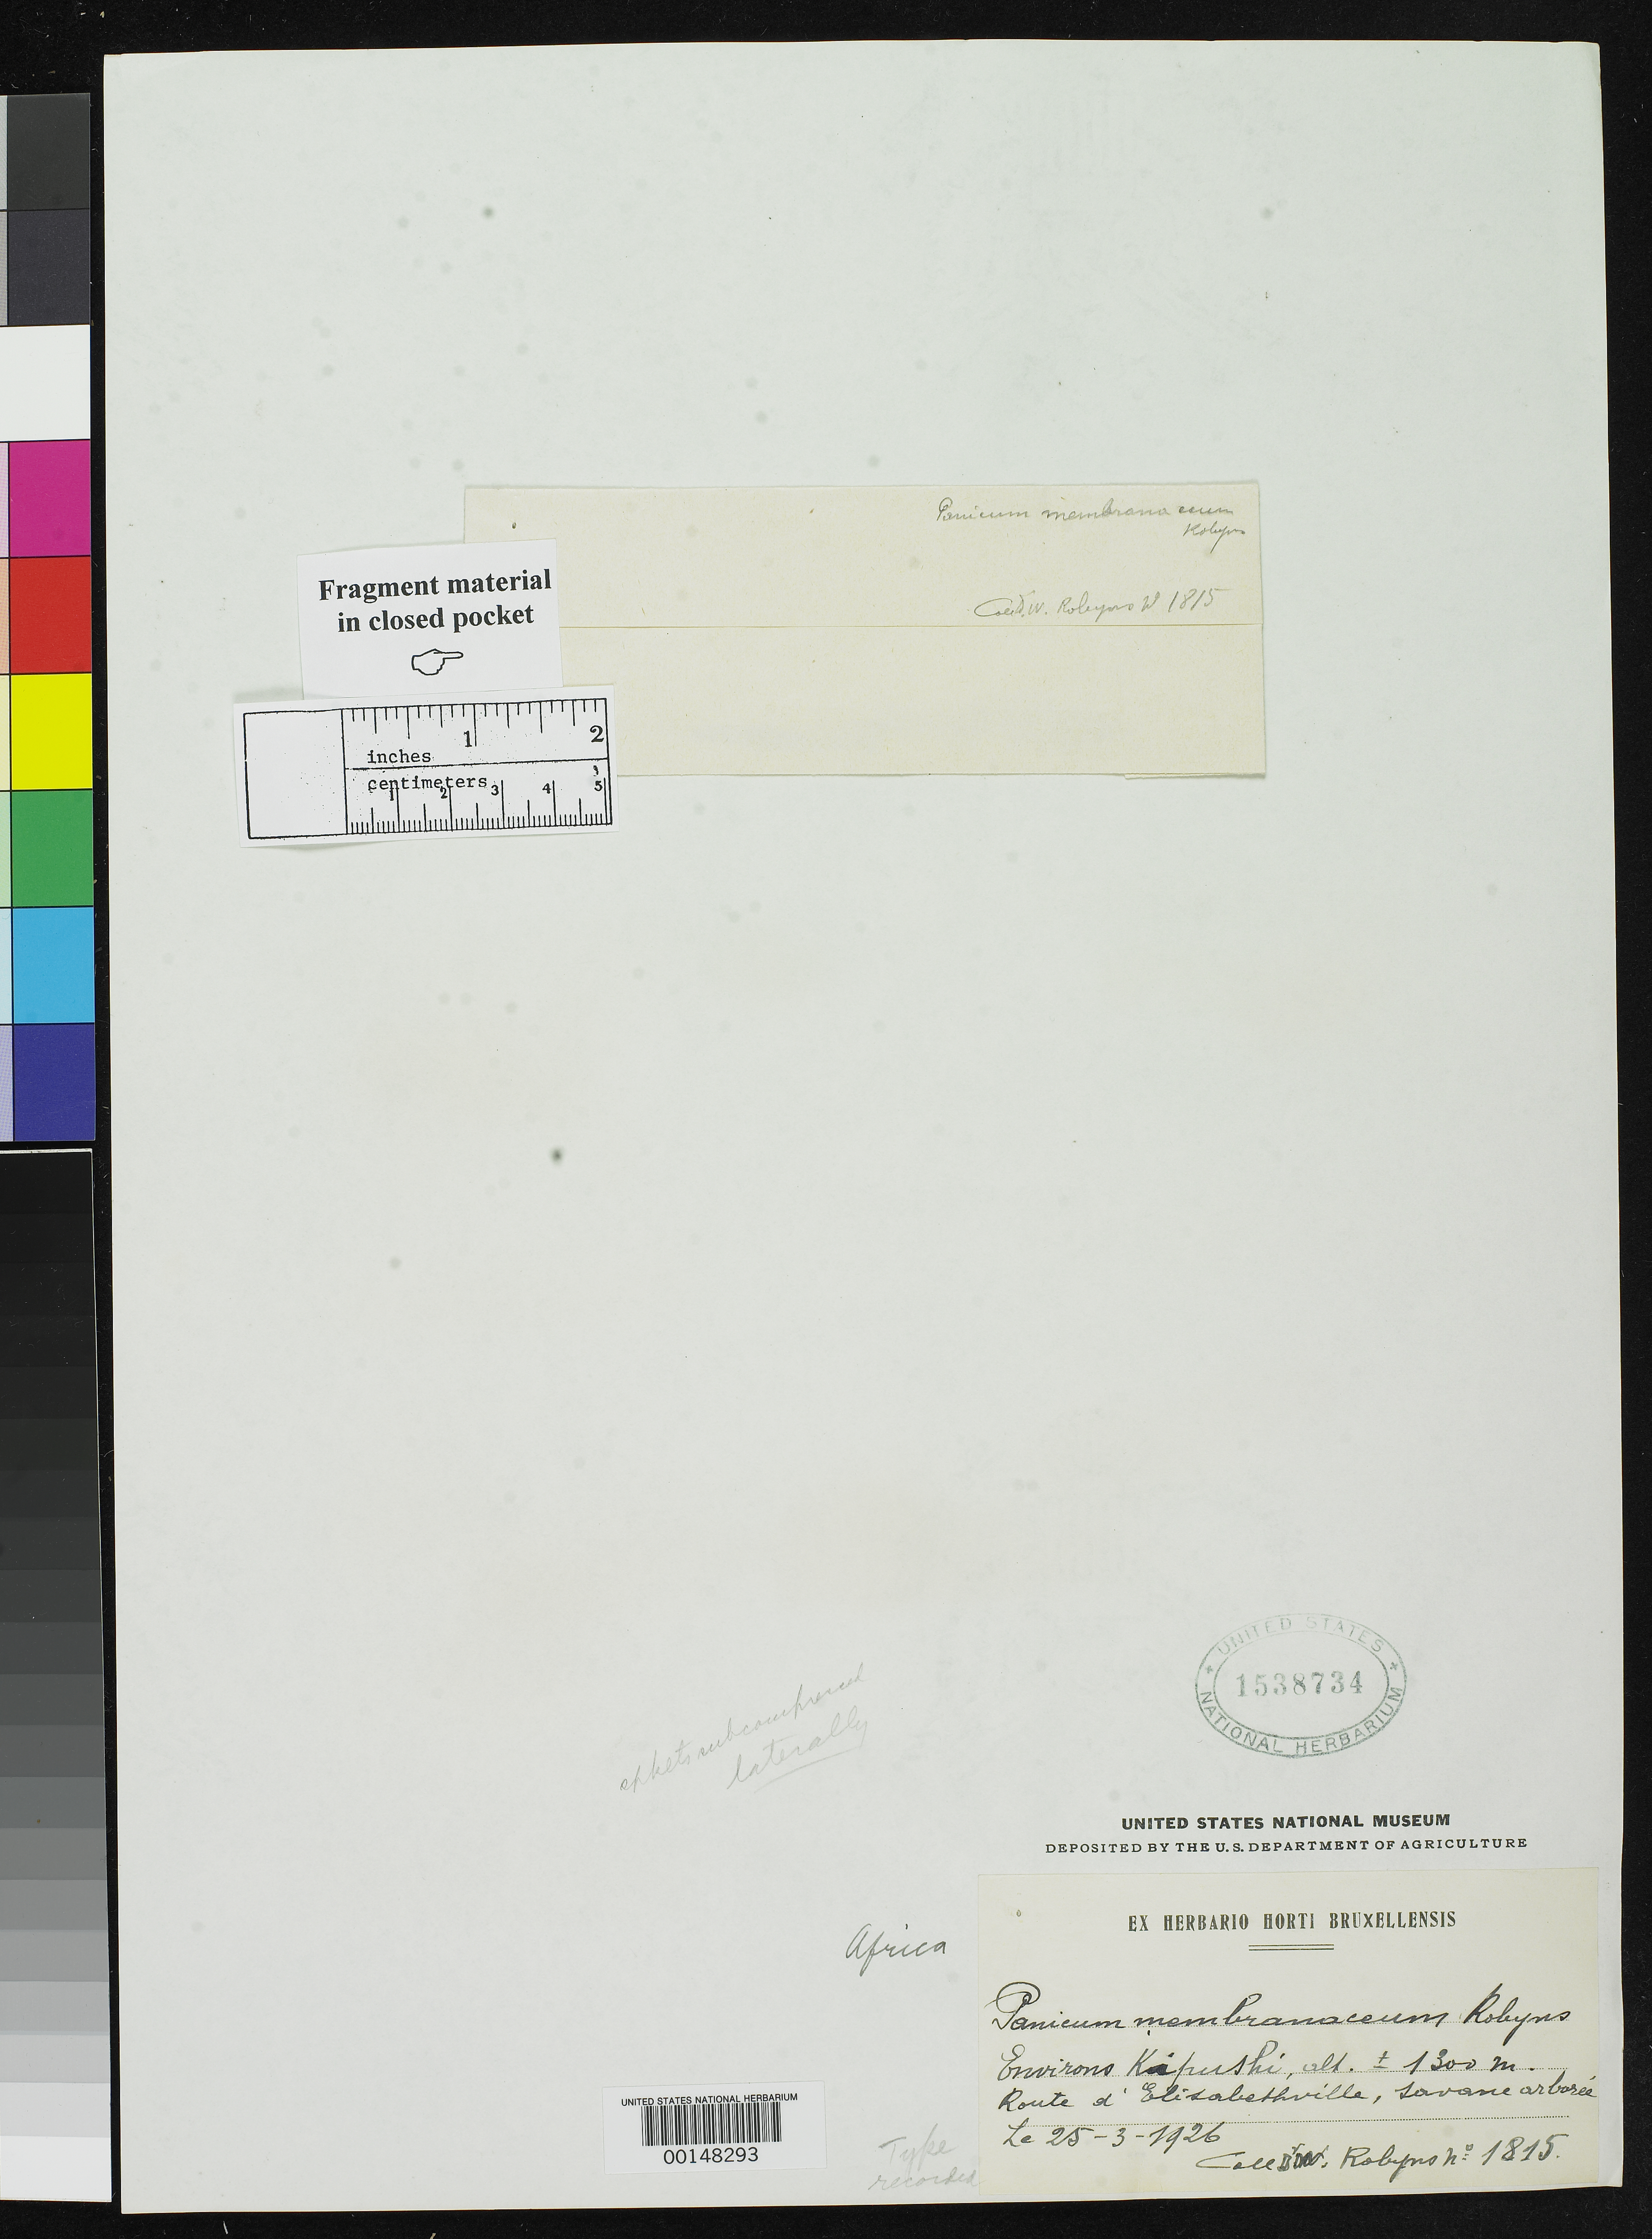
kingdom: Plantae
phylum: Tracheophyta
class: Liliopsida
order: Poales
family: Poaceae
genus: Panicum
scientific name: Panicum membranaceum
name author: Robyns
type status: Type Fragment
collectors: F. Robyns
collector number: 1815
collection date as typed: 25 Mar 1926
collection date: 1926-03-25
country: Congo, Democratic Republic of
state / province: Haut-Katanga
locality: Kipushi, Elisabethville.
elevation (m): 1300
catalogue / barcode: US 1538734